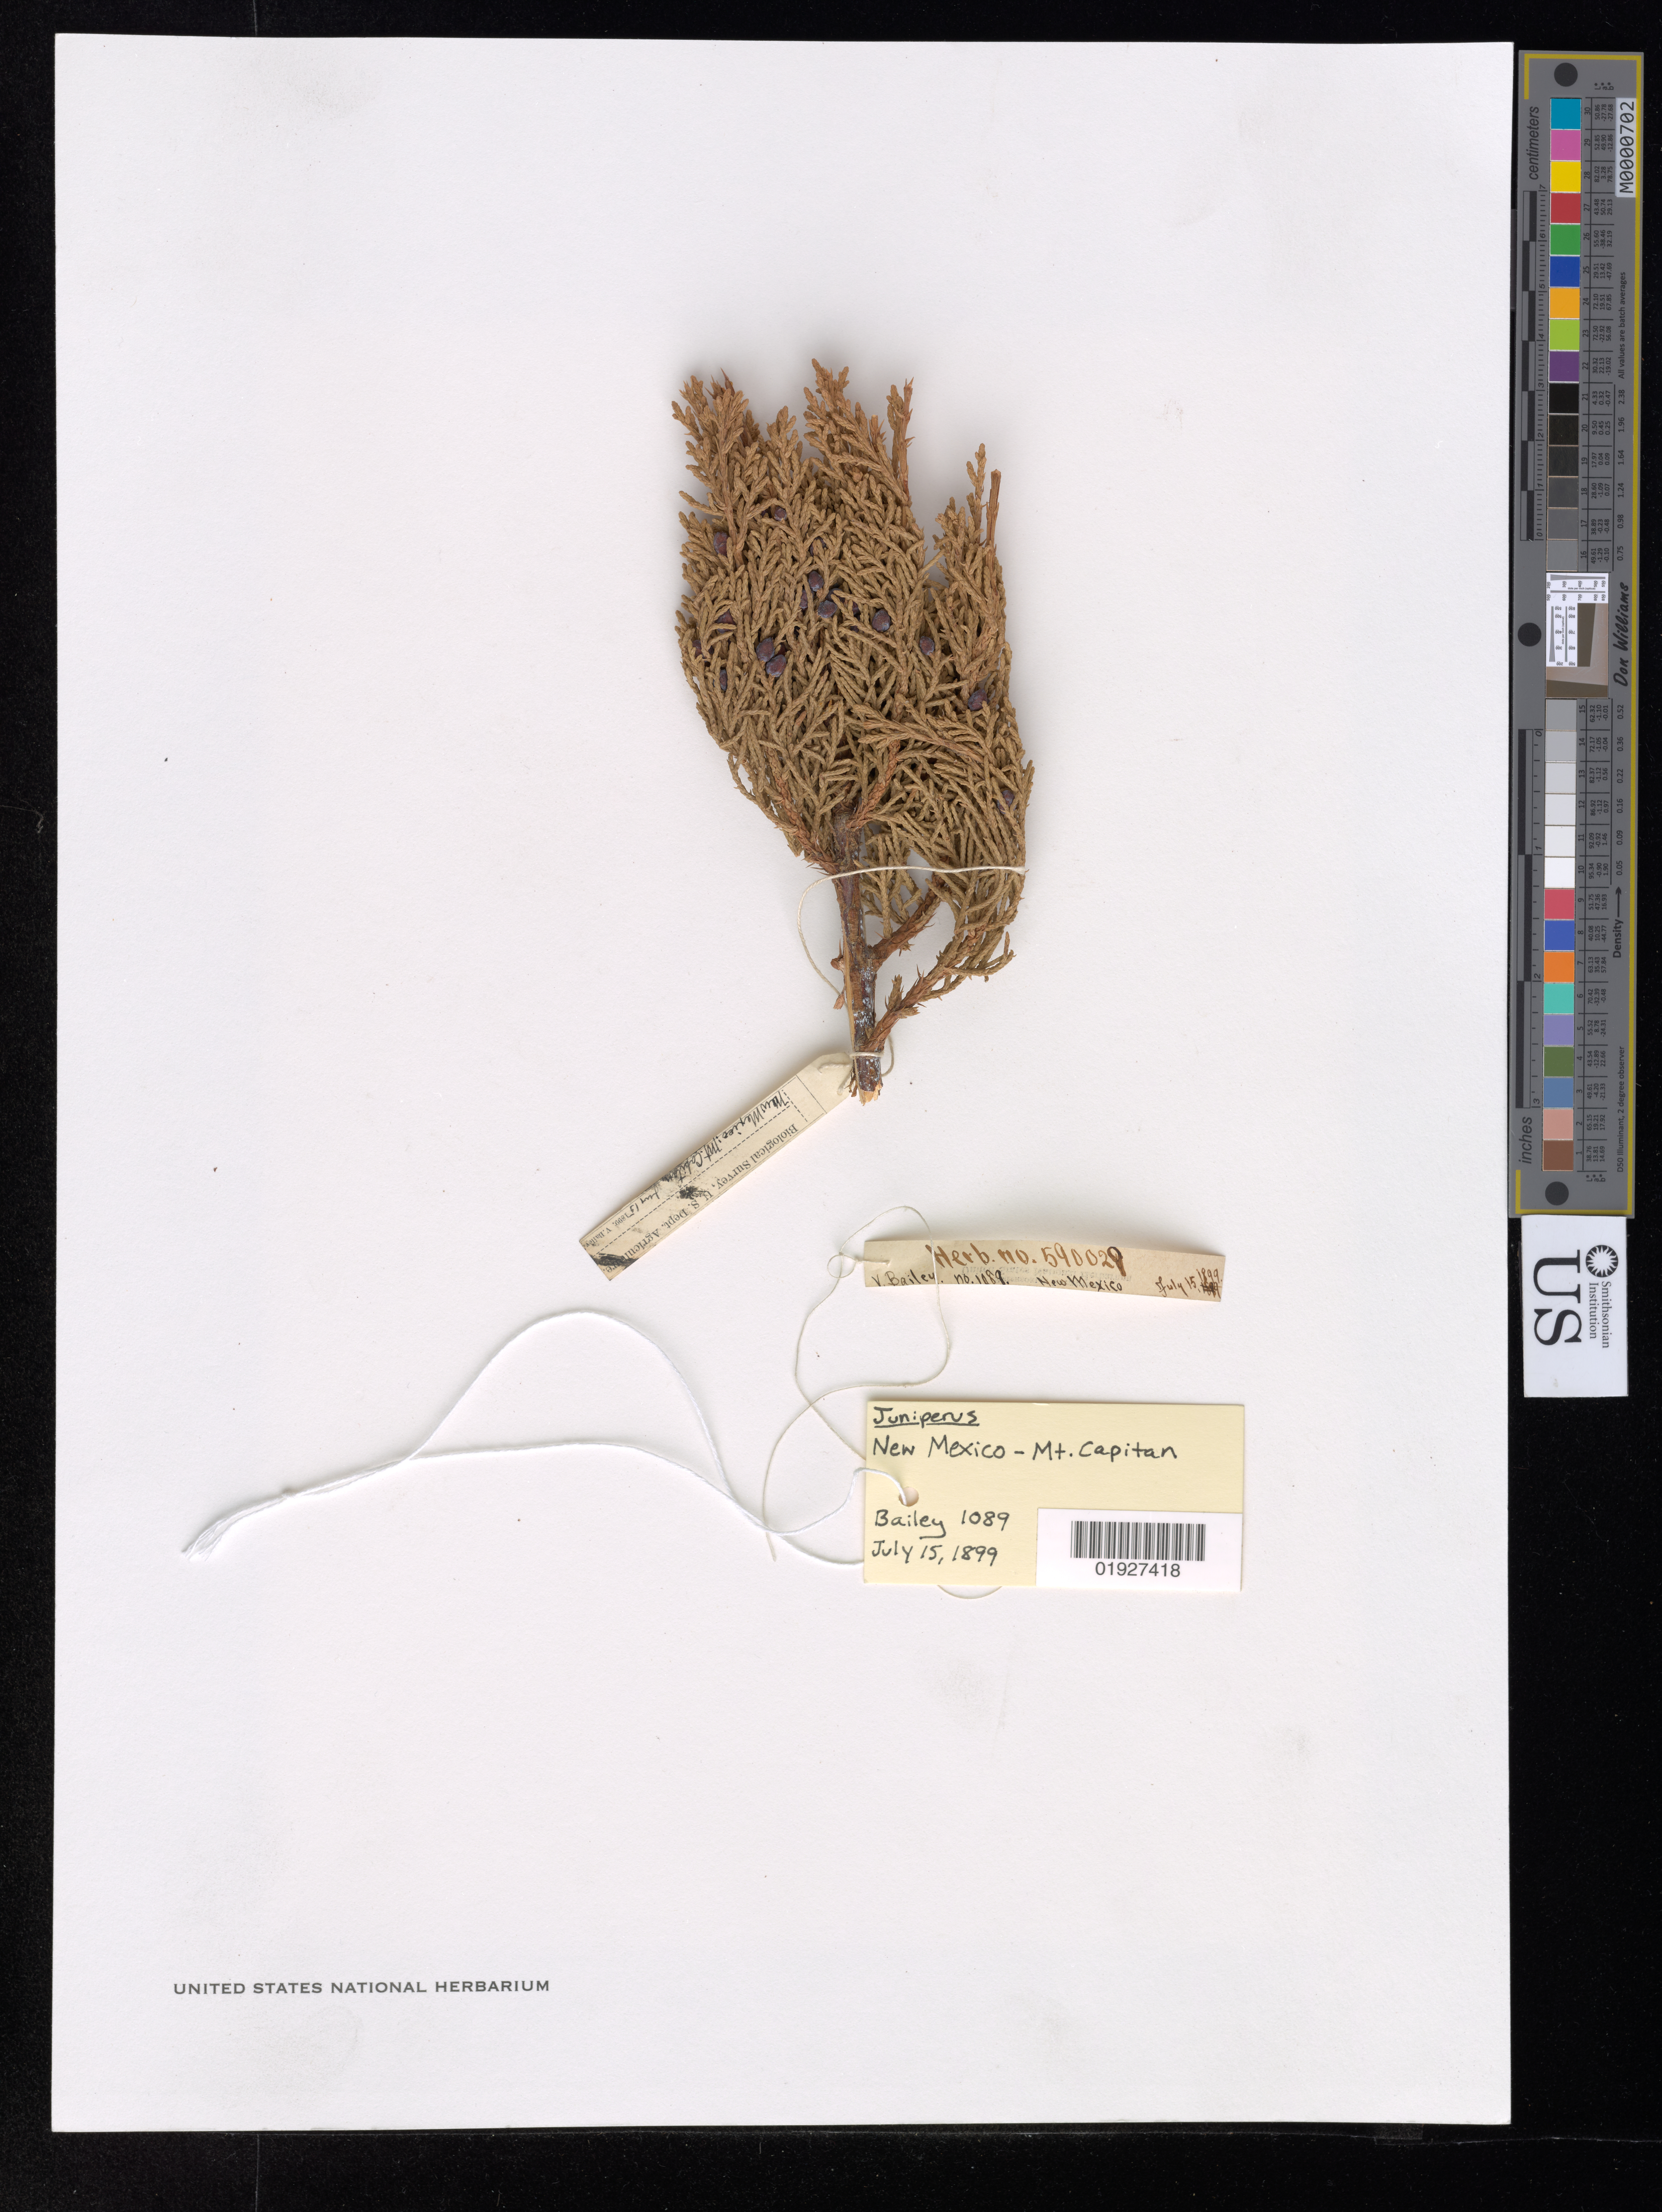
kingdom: Plantae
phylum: Tracheophyta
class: Pinopsida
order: Pinales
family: Cupressaceae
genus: Juniperus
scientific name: Juniperus communis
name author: L.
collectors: V. Bailey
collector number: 1089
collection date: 1899-06-15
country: United States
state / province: New Mexico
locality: Mt. Capitan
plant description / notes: Herb. no. 590029; Identification is unclear. The specimen is filed in a box labelled as "Juniperus communis and monosperma," but there is no specific identification on the specimen tag.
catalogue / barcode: US 590029